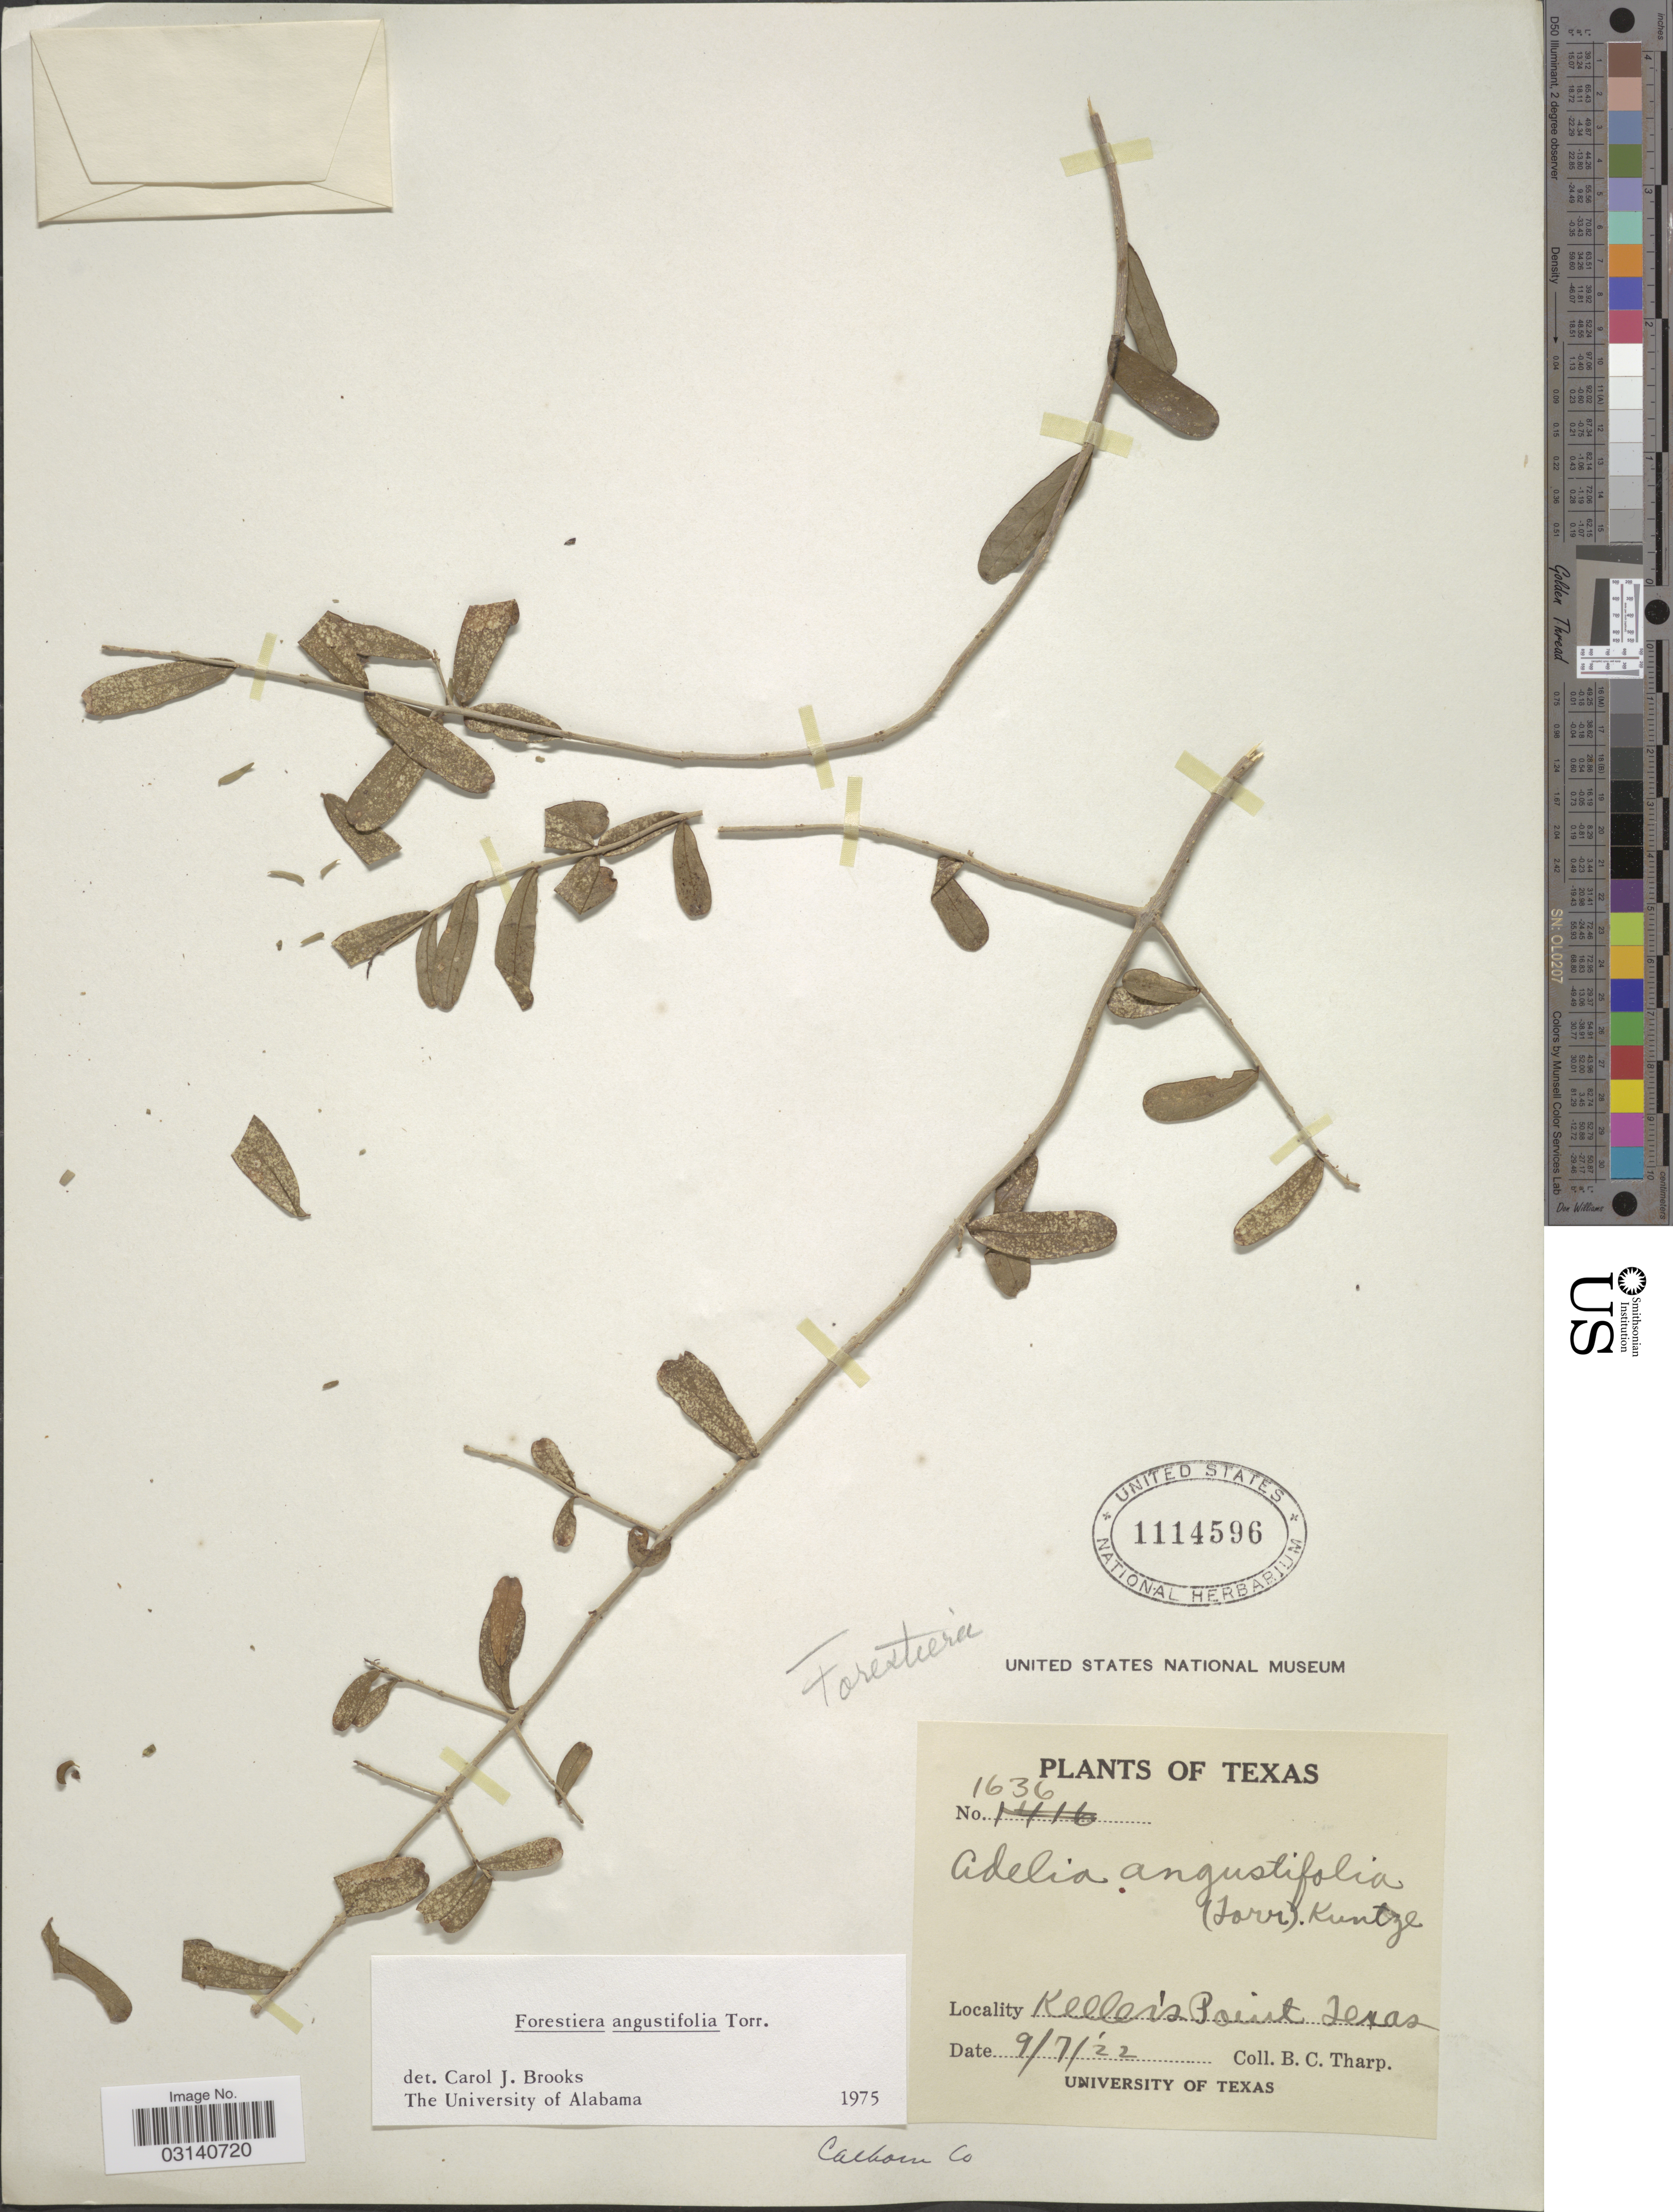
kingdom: Plantae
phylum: Tracheophyta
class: Magnoliopsida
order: Lamiales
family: Oleaceae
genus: Forestiera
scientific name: Forestiera angustifolia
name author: Torr.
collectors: B. C. Tharp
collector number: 1636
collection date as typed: Transcribed d/m/y: 7/9/22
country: United States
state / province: Texas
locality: Keller's Point, Calhoun Co.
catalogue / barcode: US 1114596